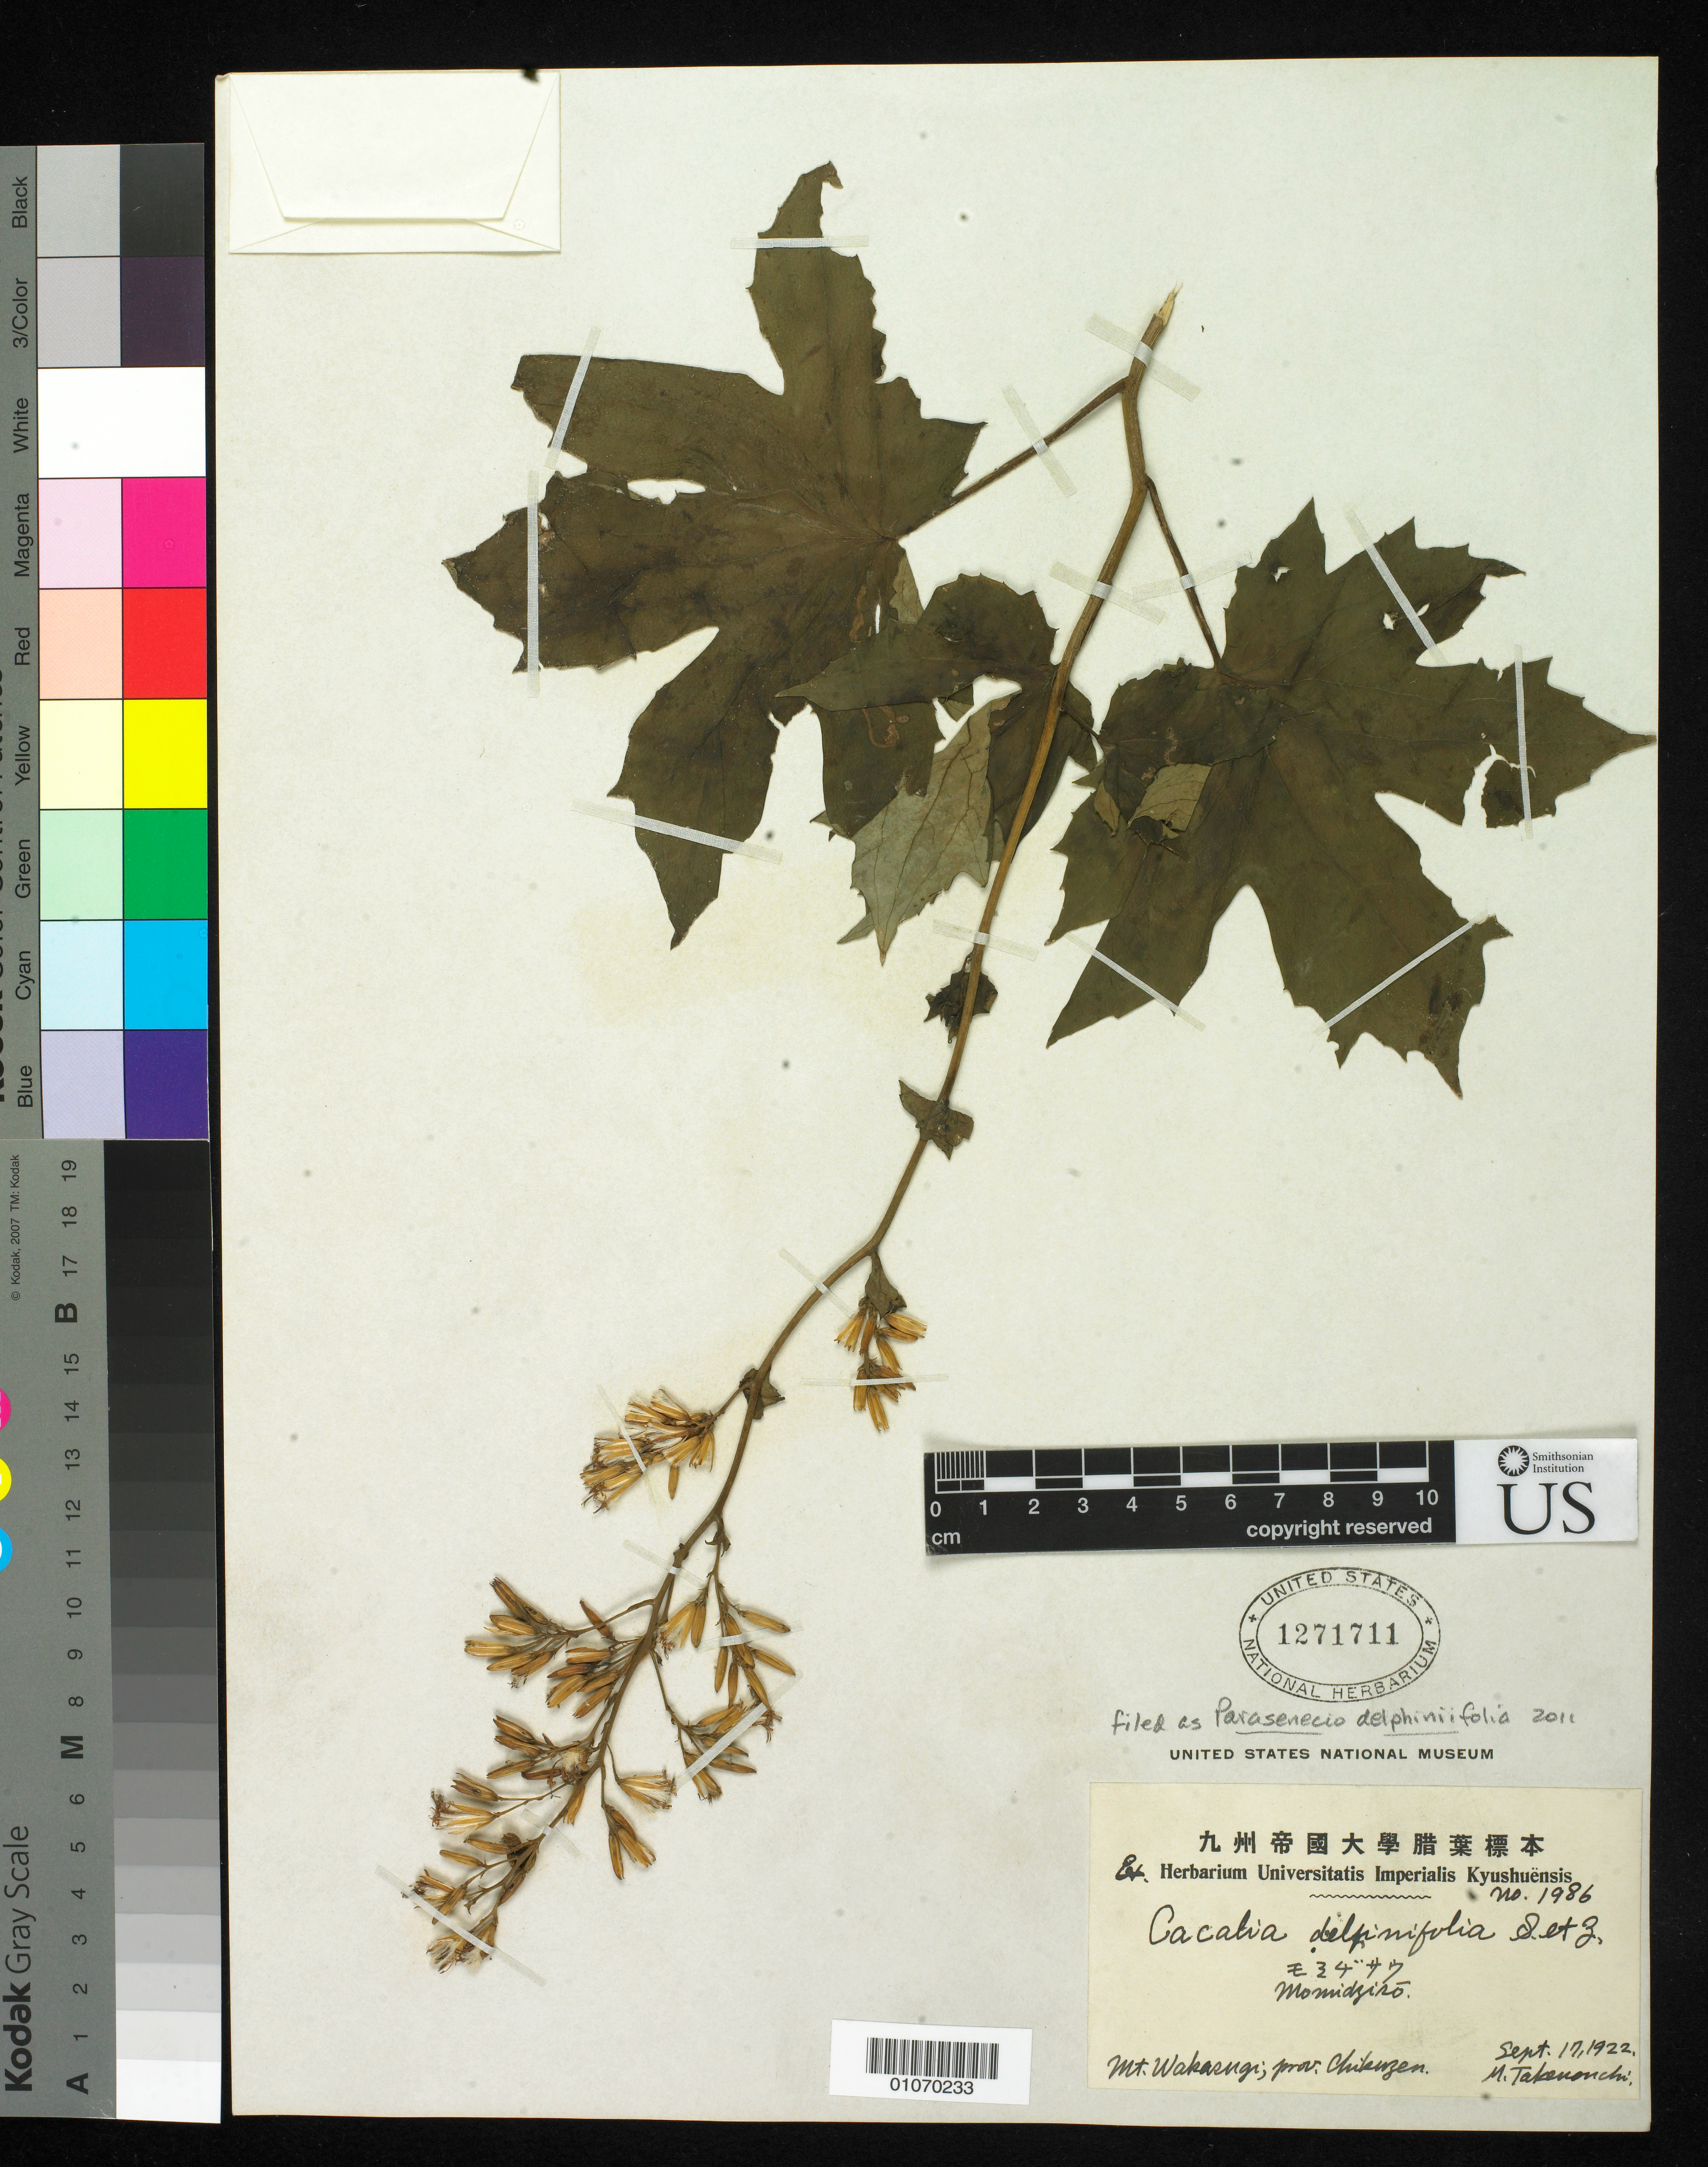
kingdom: Plantae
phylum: Tracheophyta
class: Magnoliopsida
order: Asterales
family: Asteraceae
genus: Parasenecio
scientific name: Parasenecio delphiniifolia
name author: H. Koyama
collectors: M. Takenouchi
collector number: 1986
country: Japan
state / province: Hukuoka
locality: Mt. Wakasugi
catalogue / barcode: US 1271711